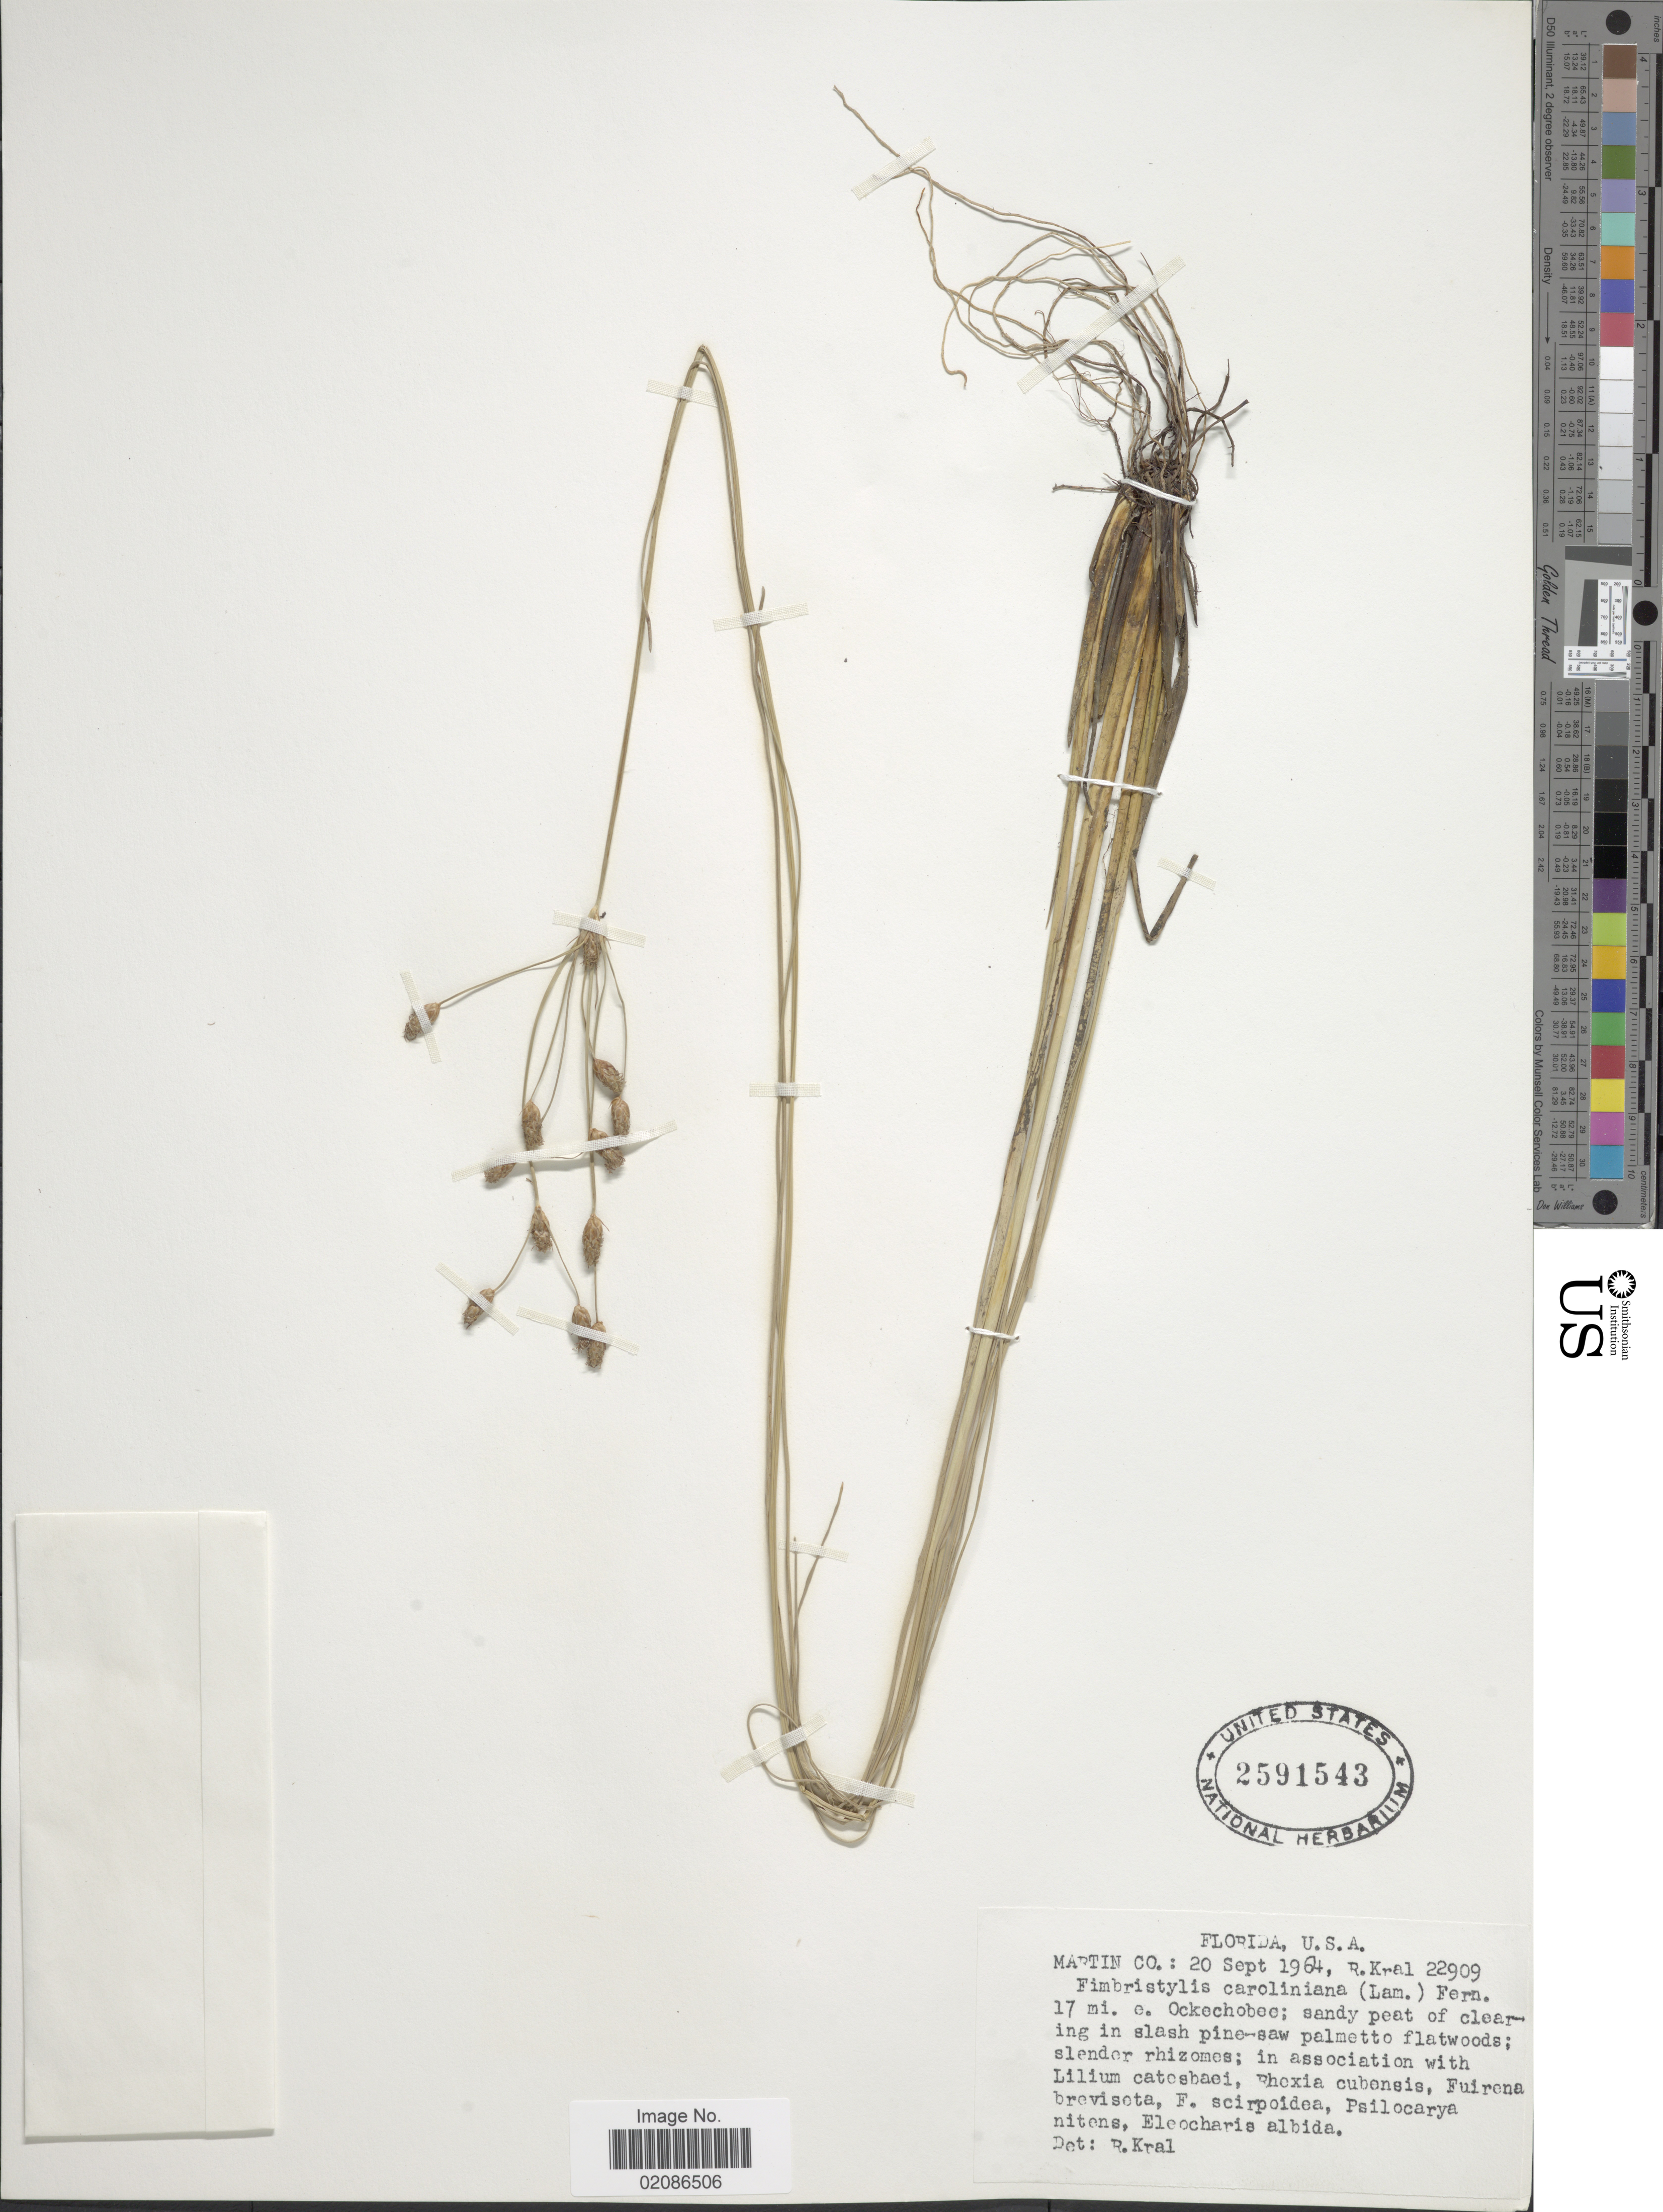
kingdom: Plantae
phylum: Tracheophyta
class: Liliopsida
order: Poales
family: Cyperaceae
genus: Fimbristylis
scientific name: Fimbristylis caroliniana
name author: (Lam.) Fernald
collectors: R. Kral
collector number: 22909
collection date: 1964-09-20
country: United States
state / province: Florida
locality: Martin Co; 17 mi e Ockechobec; sandy peat of clearing in slash pine-swa palmetto flatwoods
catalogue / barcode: US 2591543